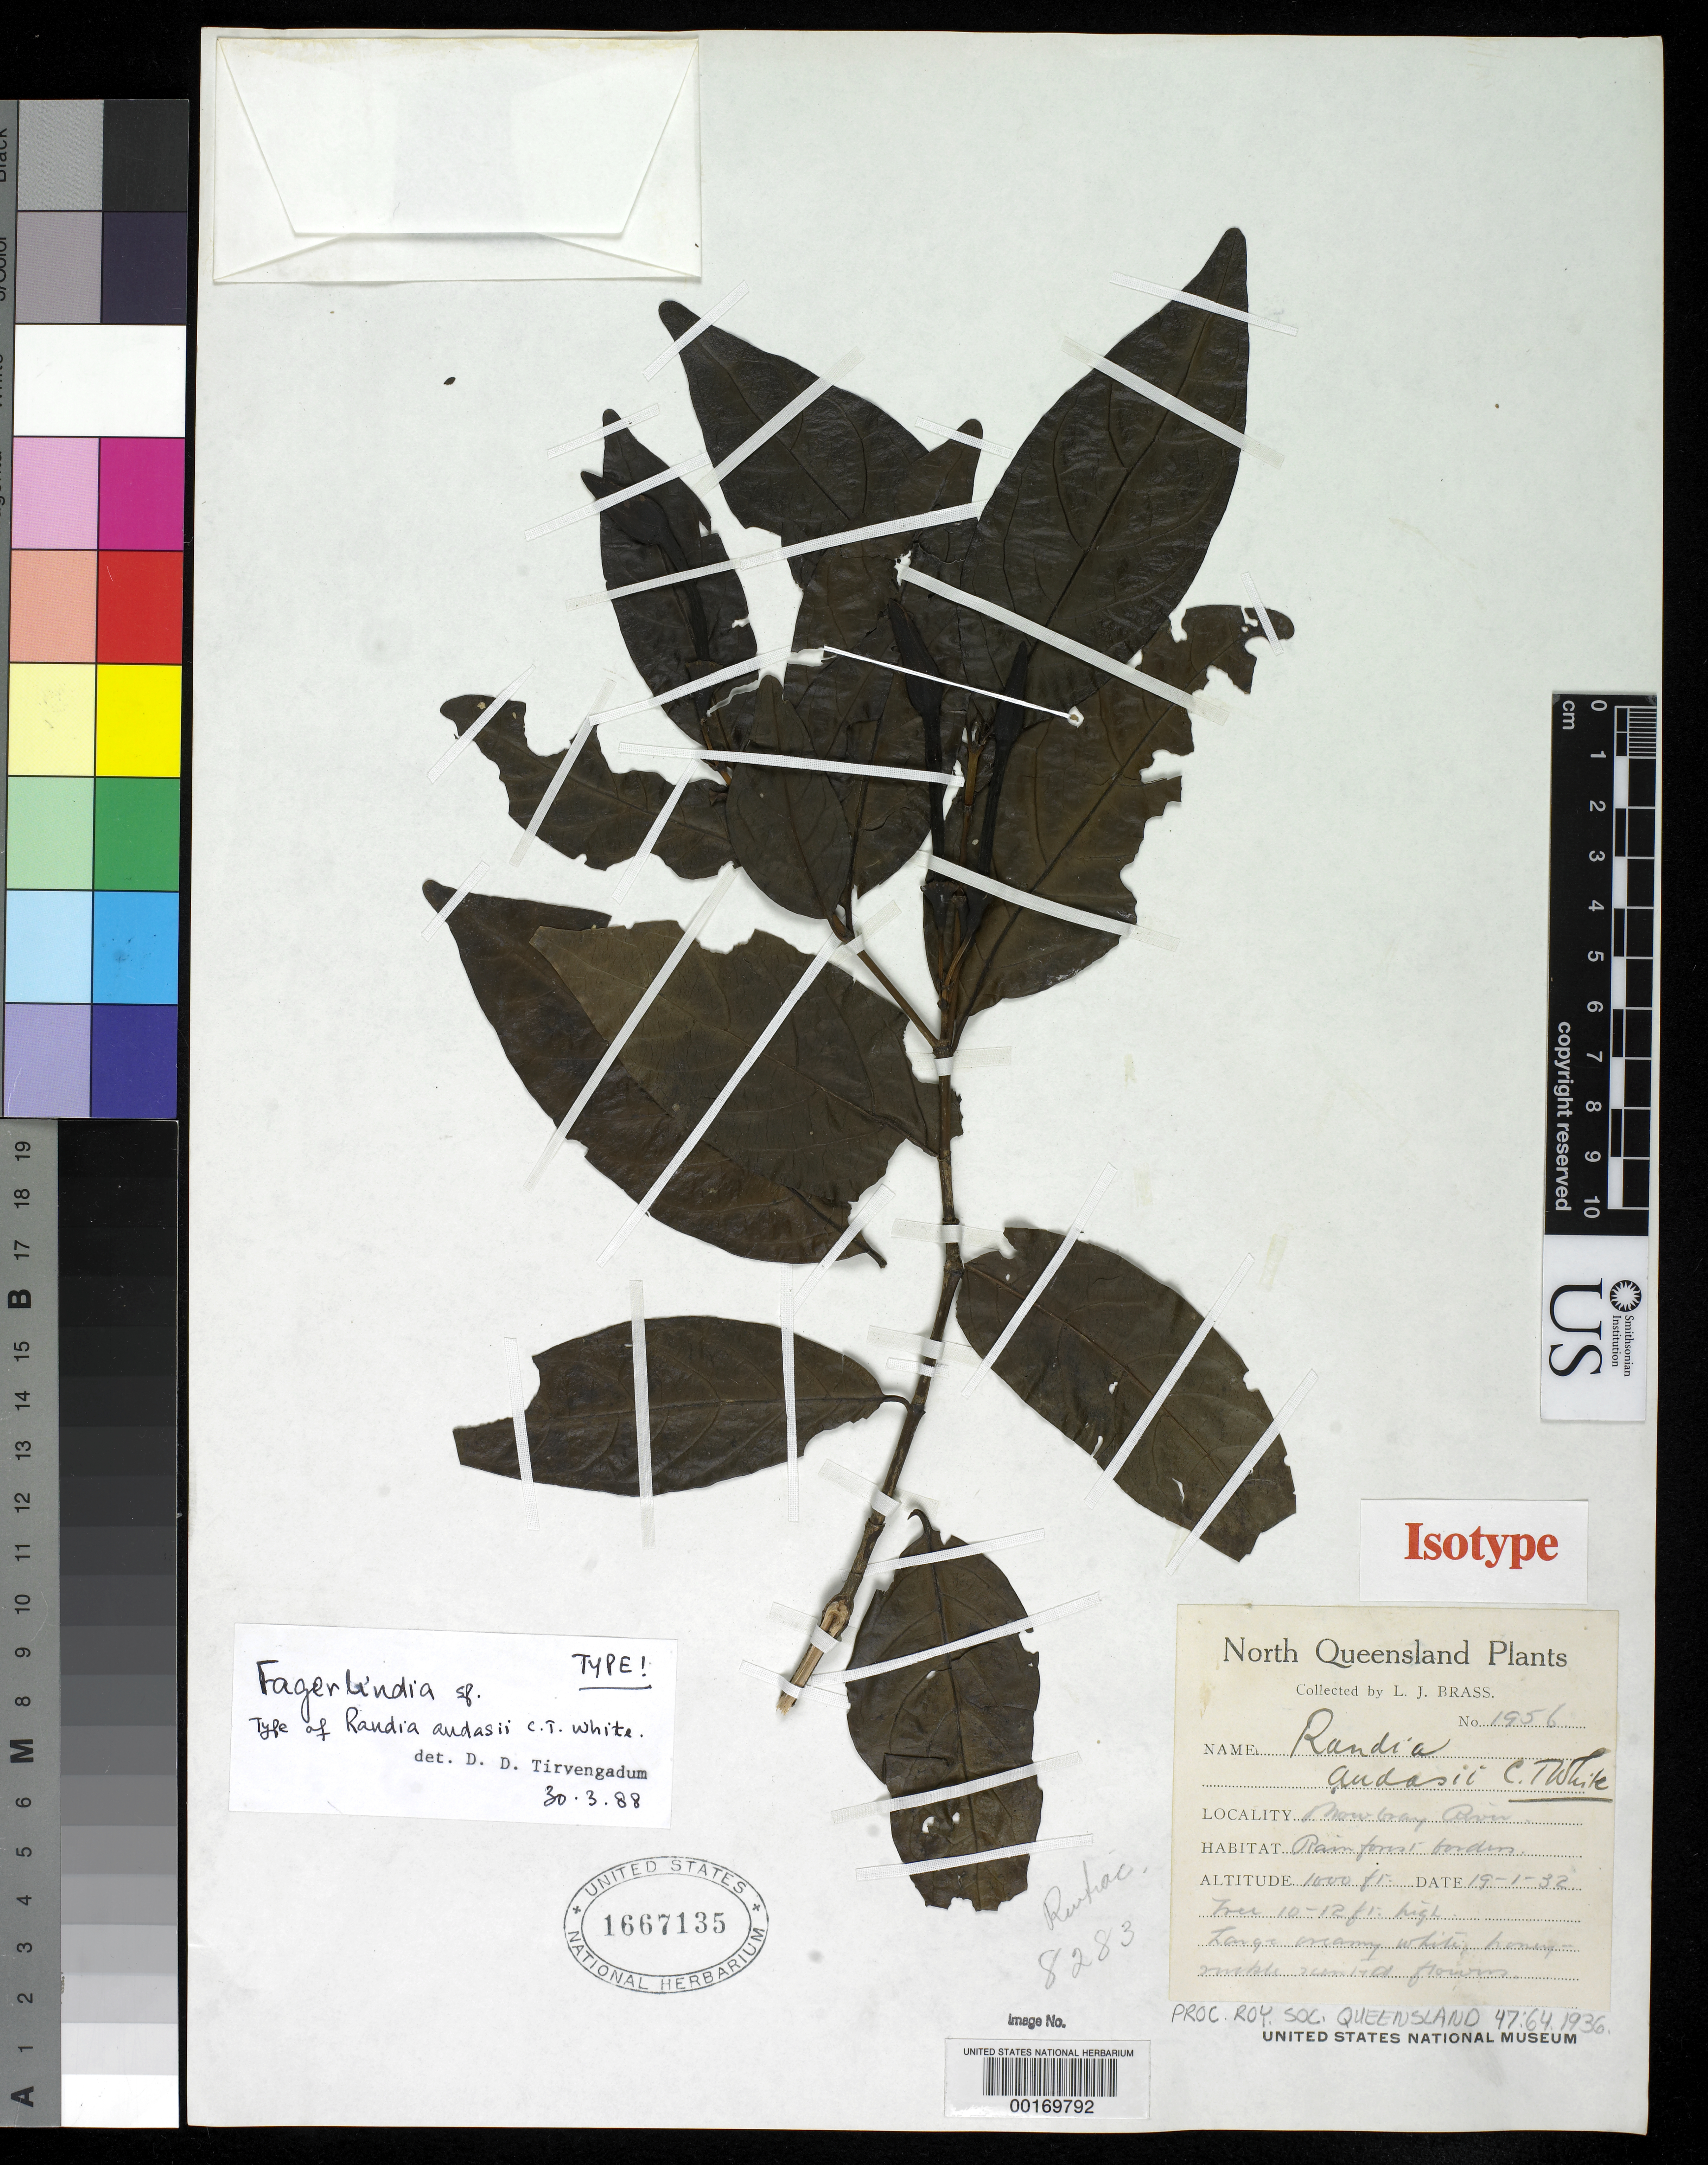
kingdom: Plantae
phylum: Tracheophyta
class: Magnoliopsida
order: Gentianales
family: Rubiaceae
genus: Randia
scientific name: Randia audasii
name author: C.T. White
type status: Isotype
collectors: L. J. Brass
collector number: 1956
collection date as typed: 19 Jan 1932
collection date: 1932-01-19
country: Australia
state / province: Queensland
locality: Mowbray River, rainforest borders.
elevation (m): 305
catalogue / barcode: US 1667135